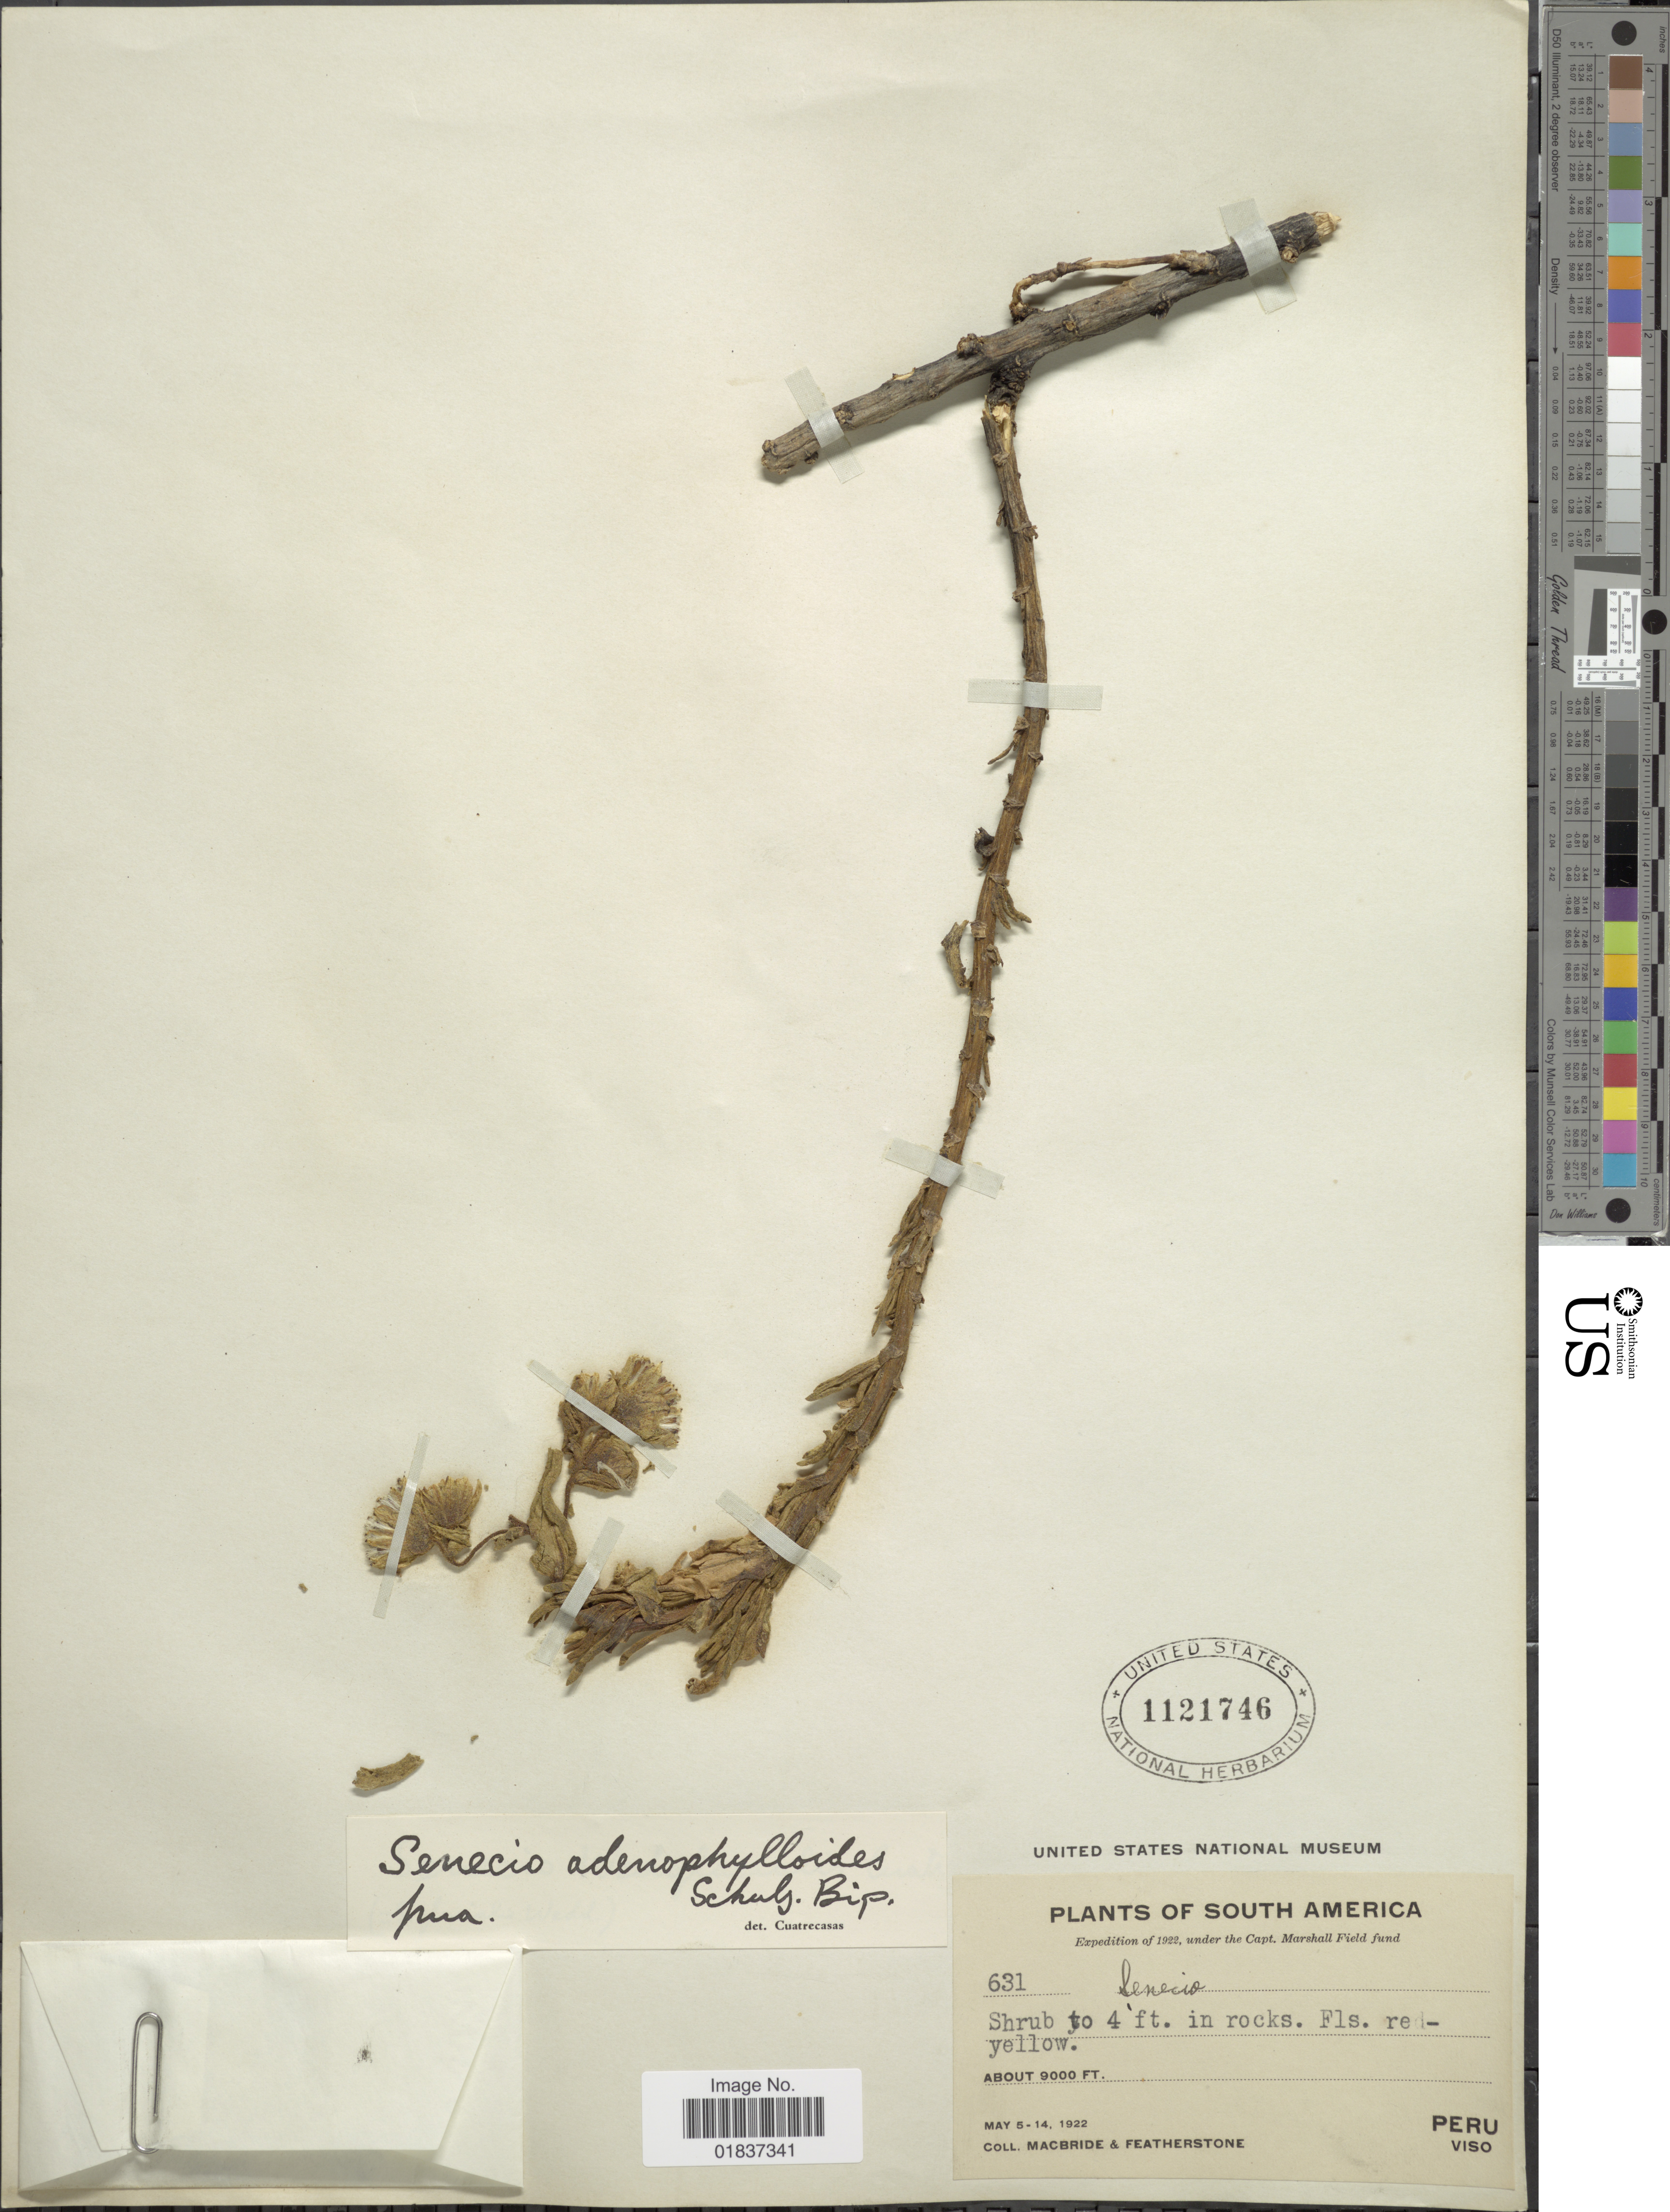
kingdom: Plantae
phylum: Tracheophyta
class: Magnoliopsida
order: Asterales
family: Asteraceae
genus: Senecio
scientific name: Senecio rufescens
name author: DC.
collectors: J. F. Macbride & -. Featherstone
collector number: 631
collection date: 1922-05-05/1922-05-14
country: Peru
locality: Viso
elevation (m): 2743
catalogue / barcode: US 1121746